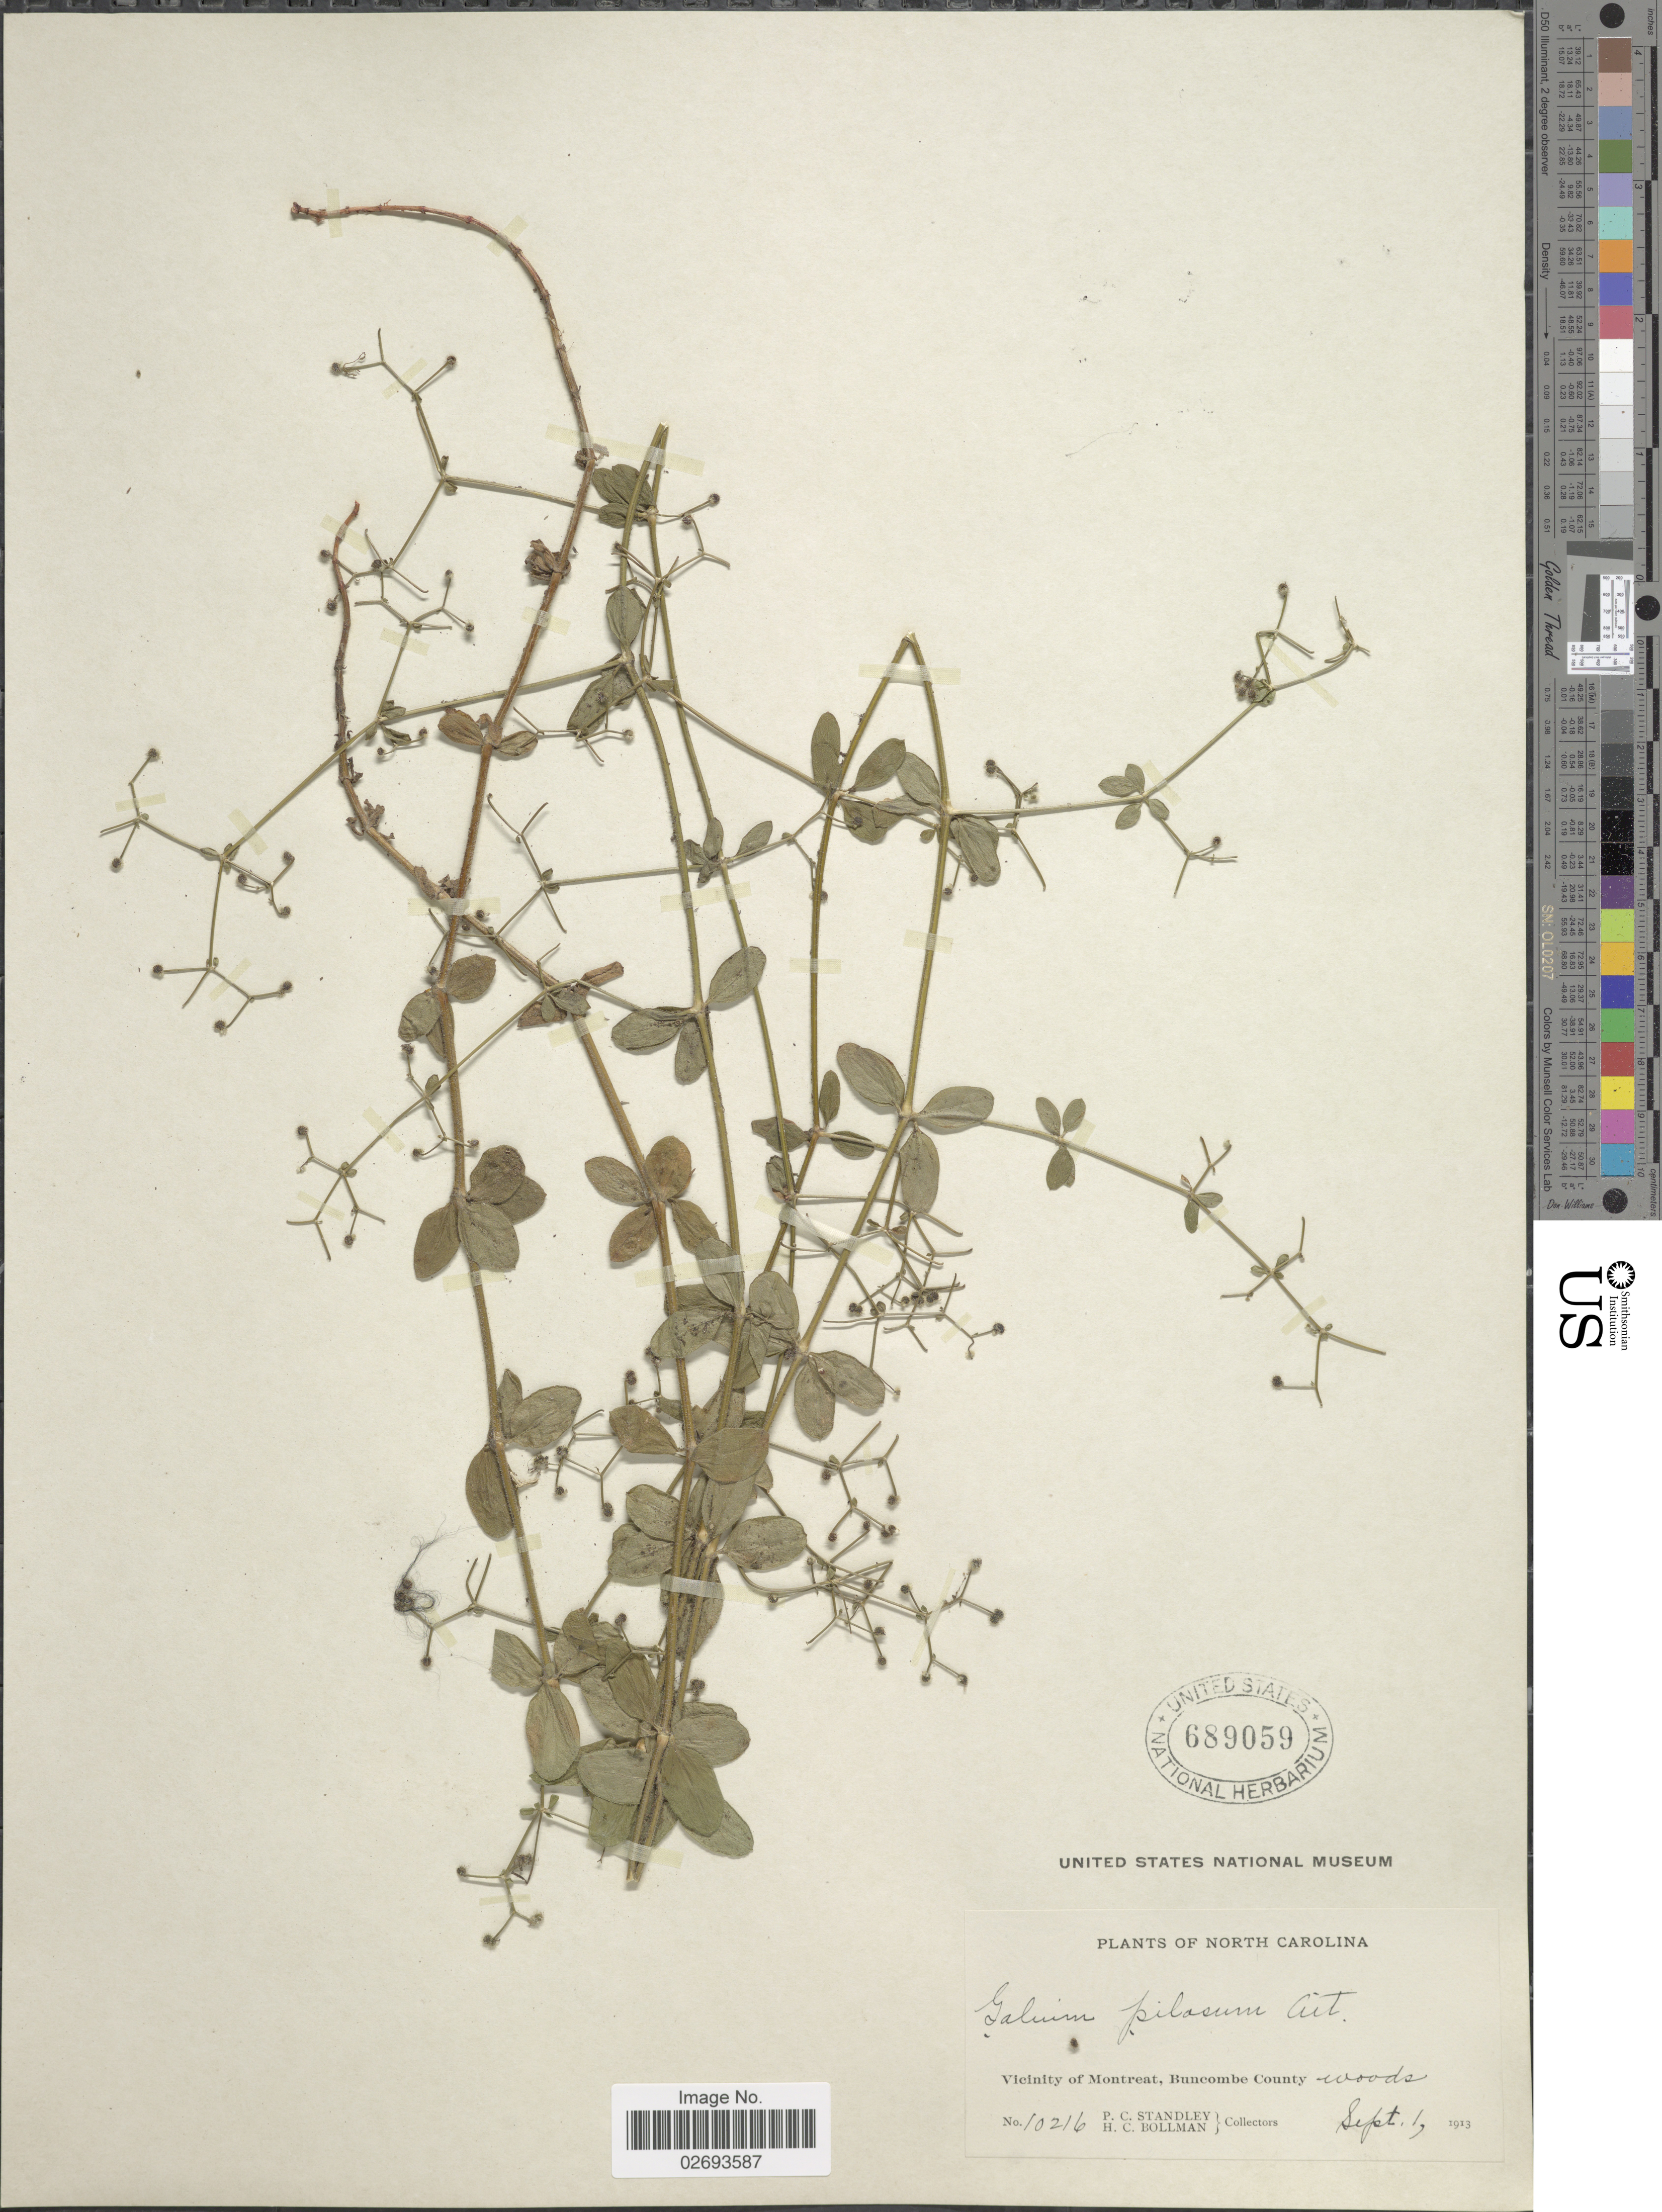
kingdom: Plantae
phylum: Tracheophyta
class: Magnoliopsida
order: Gentianales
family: Rubiaceae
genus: Galium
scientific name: Galium pilosum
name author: Aiton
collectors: P. C. Standley & H. C. Bollman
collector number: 10216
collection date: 1913-09-01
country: United States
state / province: North Carolina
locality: Vicinity of Montreat, Buncombe County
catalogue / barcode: US 689059